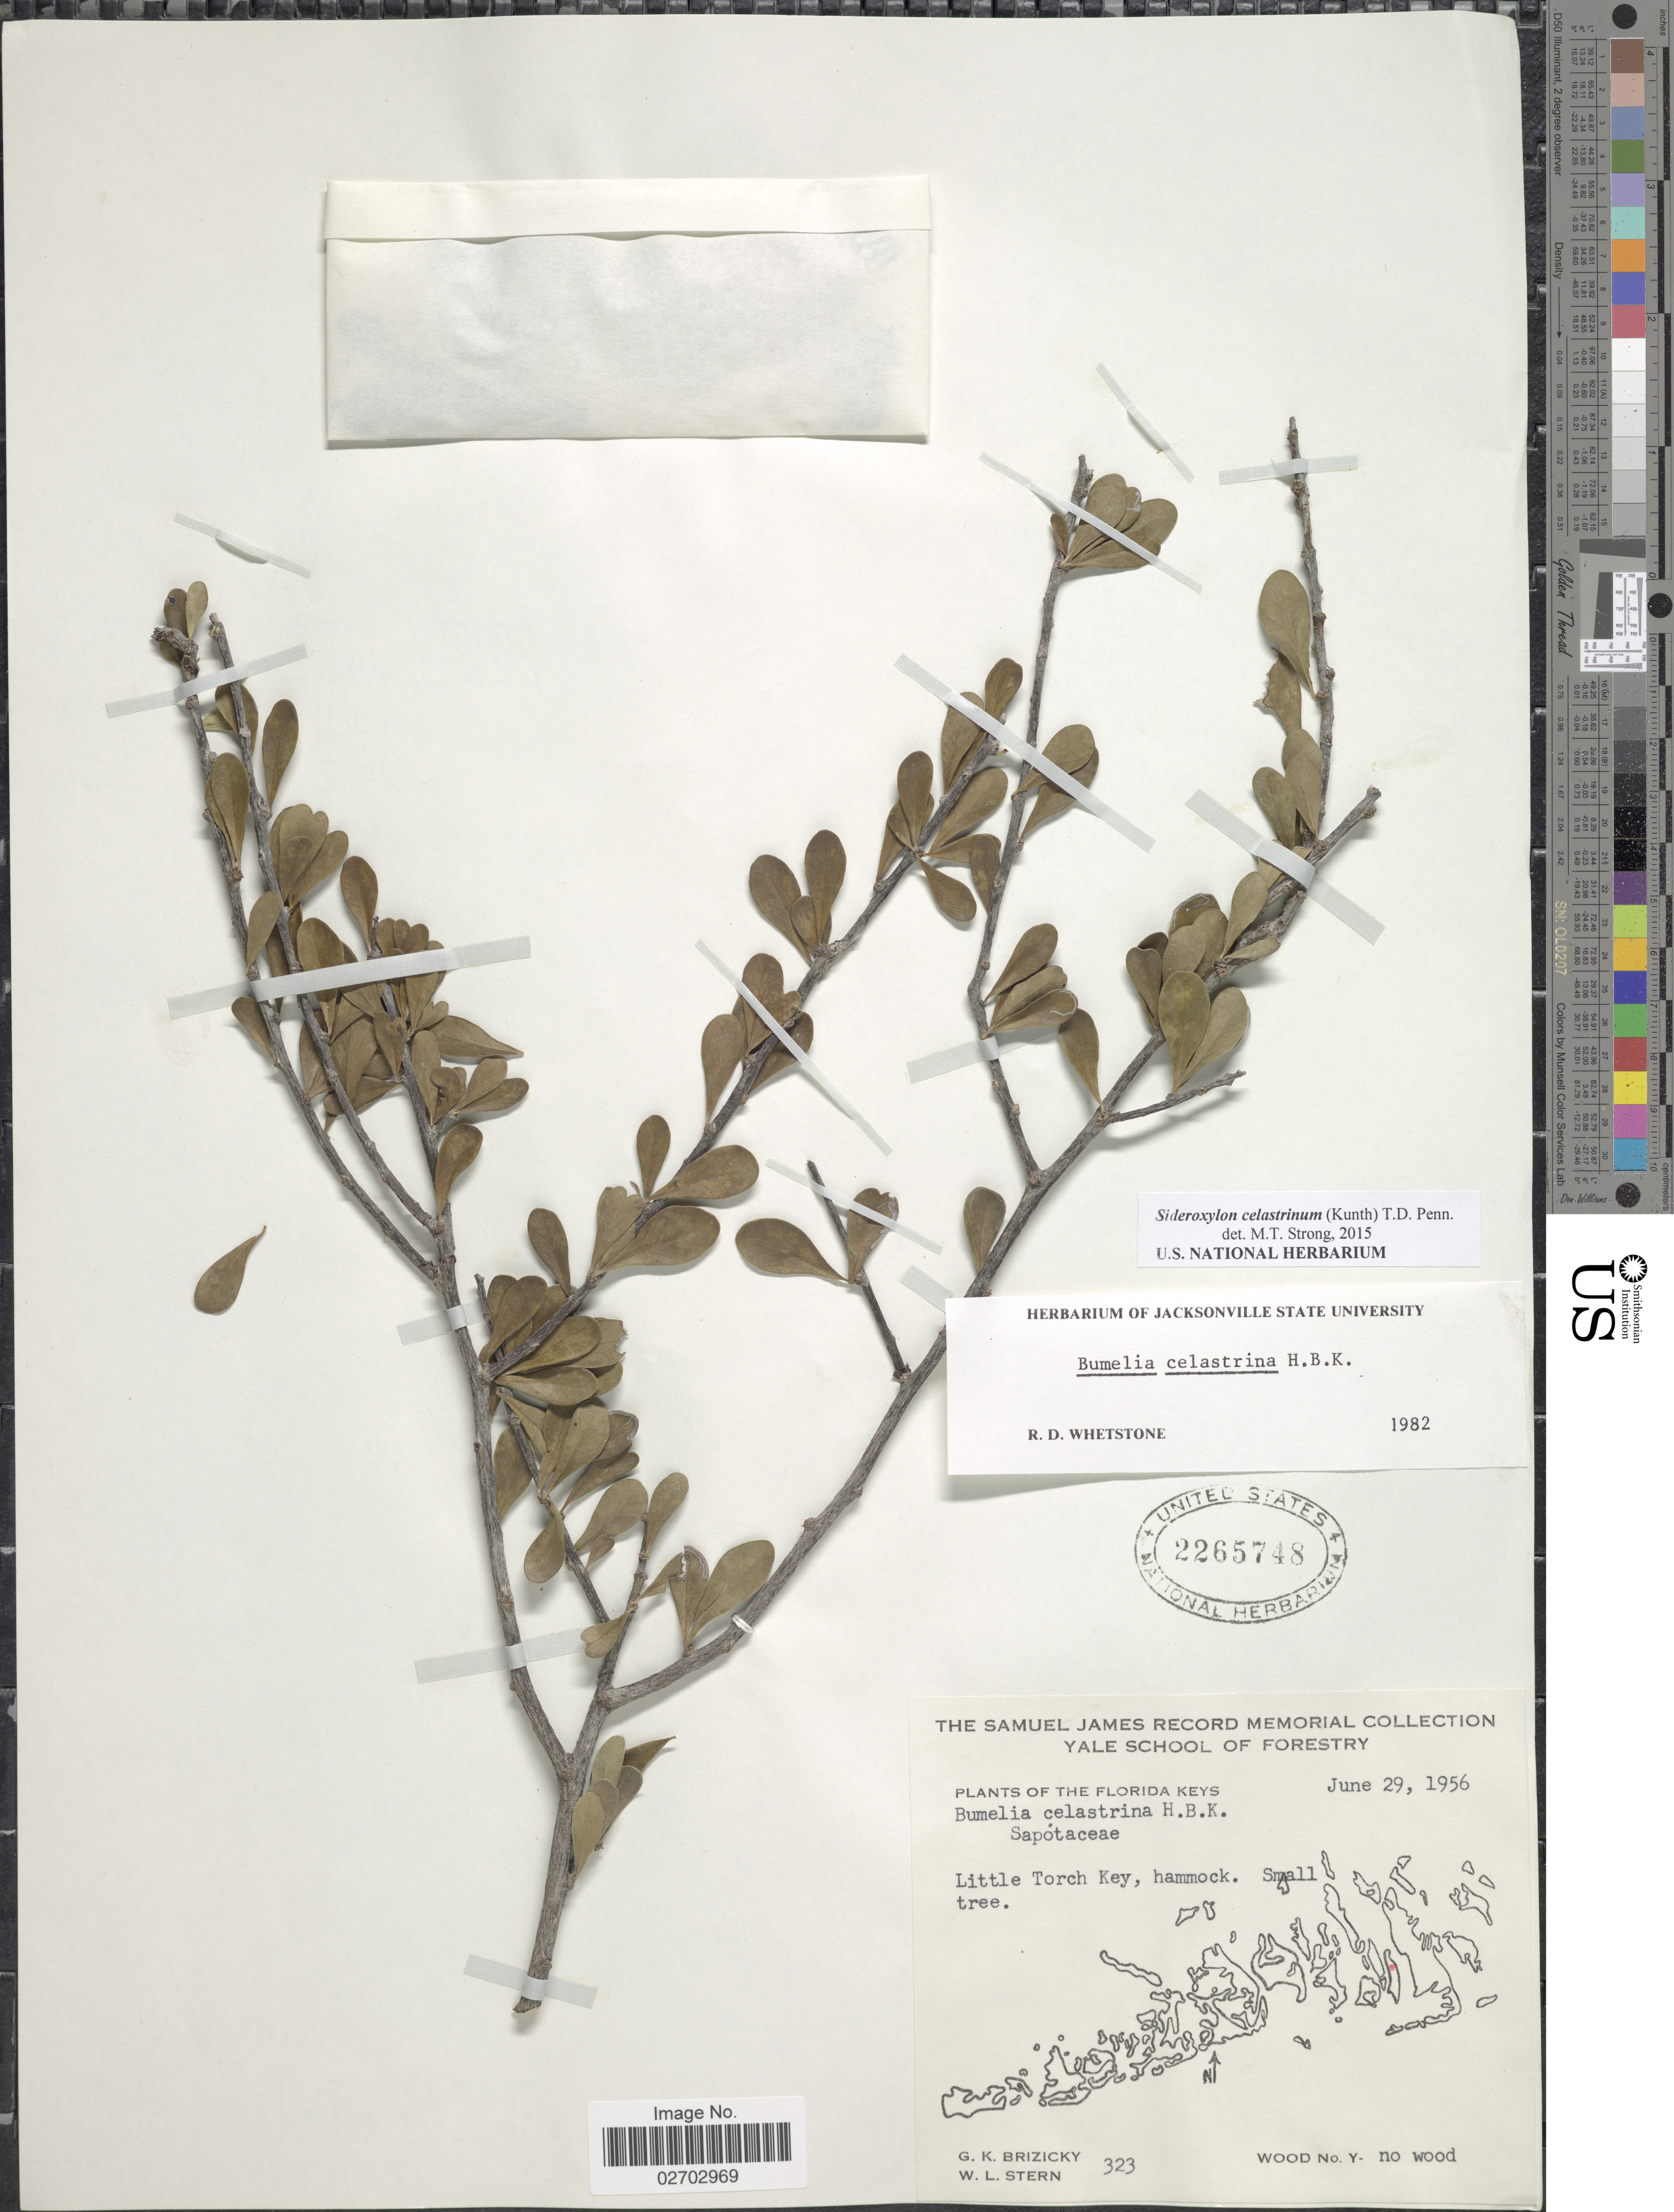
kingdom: Plantae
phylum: Tracheophyta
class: Magnoliopsida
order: Ericales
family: Sapotaceae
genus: Sideroxylon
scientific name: Sideroxylon celastrinum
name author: (Kunth) T.D. Penn.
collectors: G. K. Brizicky & W. L. Stern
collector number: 323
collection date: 1956-06-29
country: United States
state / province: Florida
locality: Florida Keys, Little Torch Key, hammock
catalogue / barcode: US 2265748